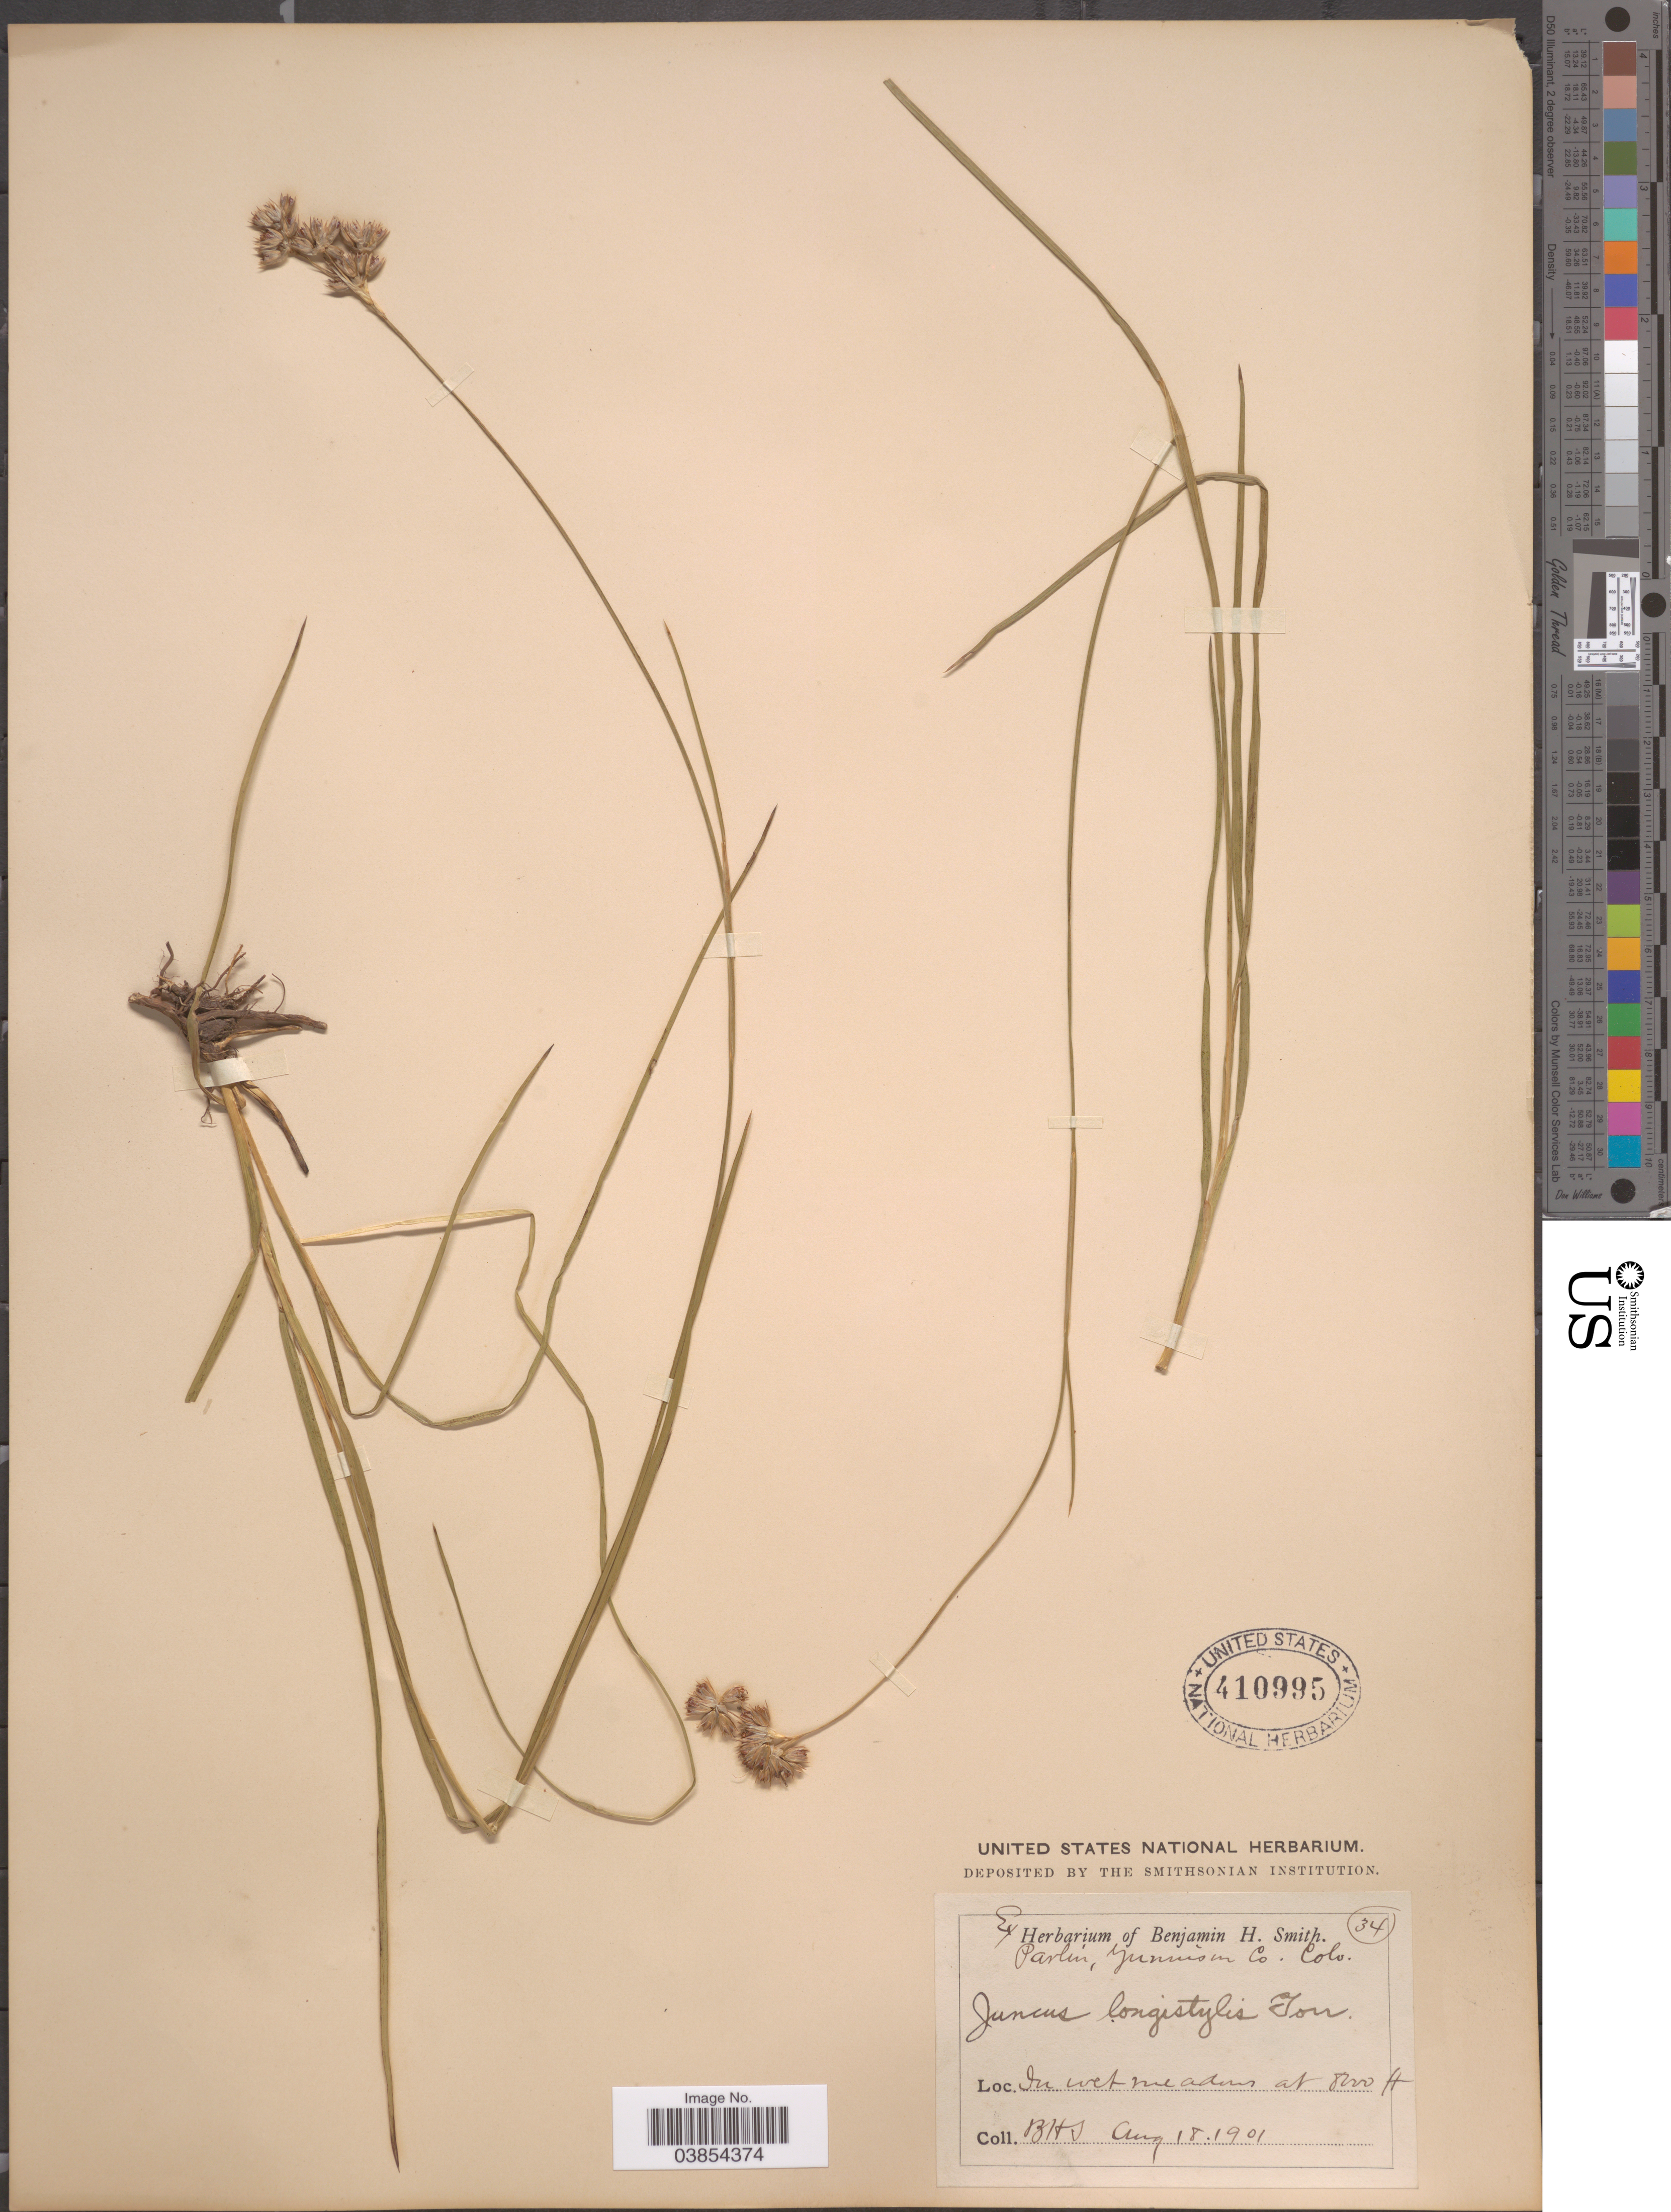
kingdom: Plantae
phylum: Tracheophyta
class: Liliopsida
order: Poales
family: Juncaceae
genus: Juncus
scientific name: Juncus longistylis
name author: Torr.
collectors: B. H. Smith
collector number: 34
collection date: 1901-08-18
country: United States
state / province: Colorado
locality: Parlin, Gunnison Co.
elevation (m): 2438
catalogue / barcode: US 410995